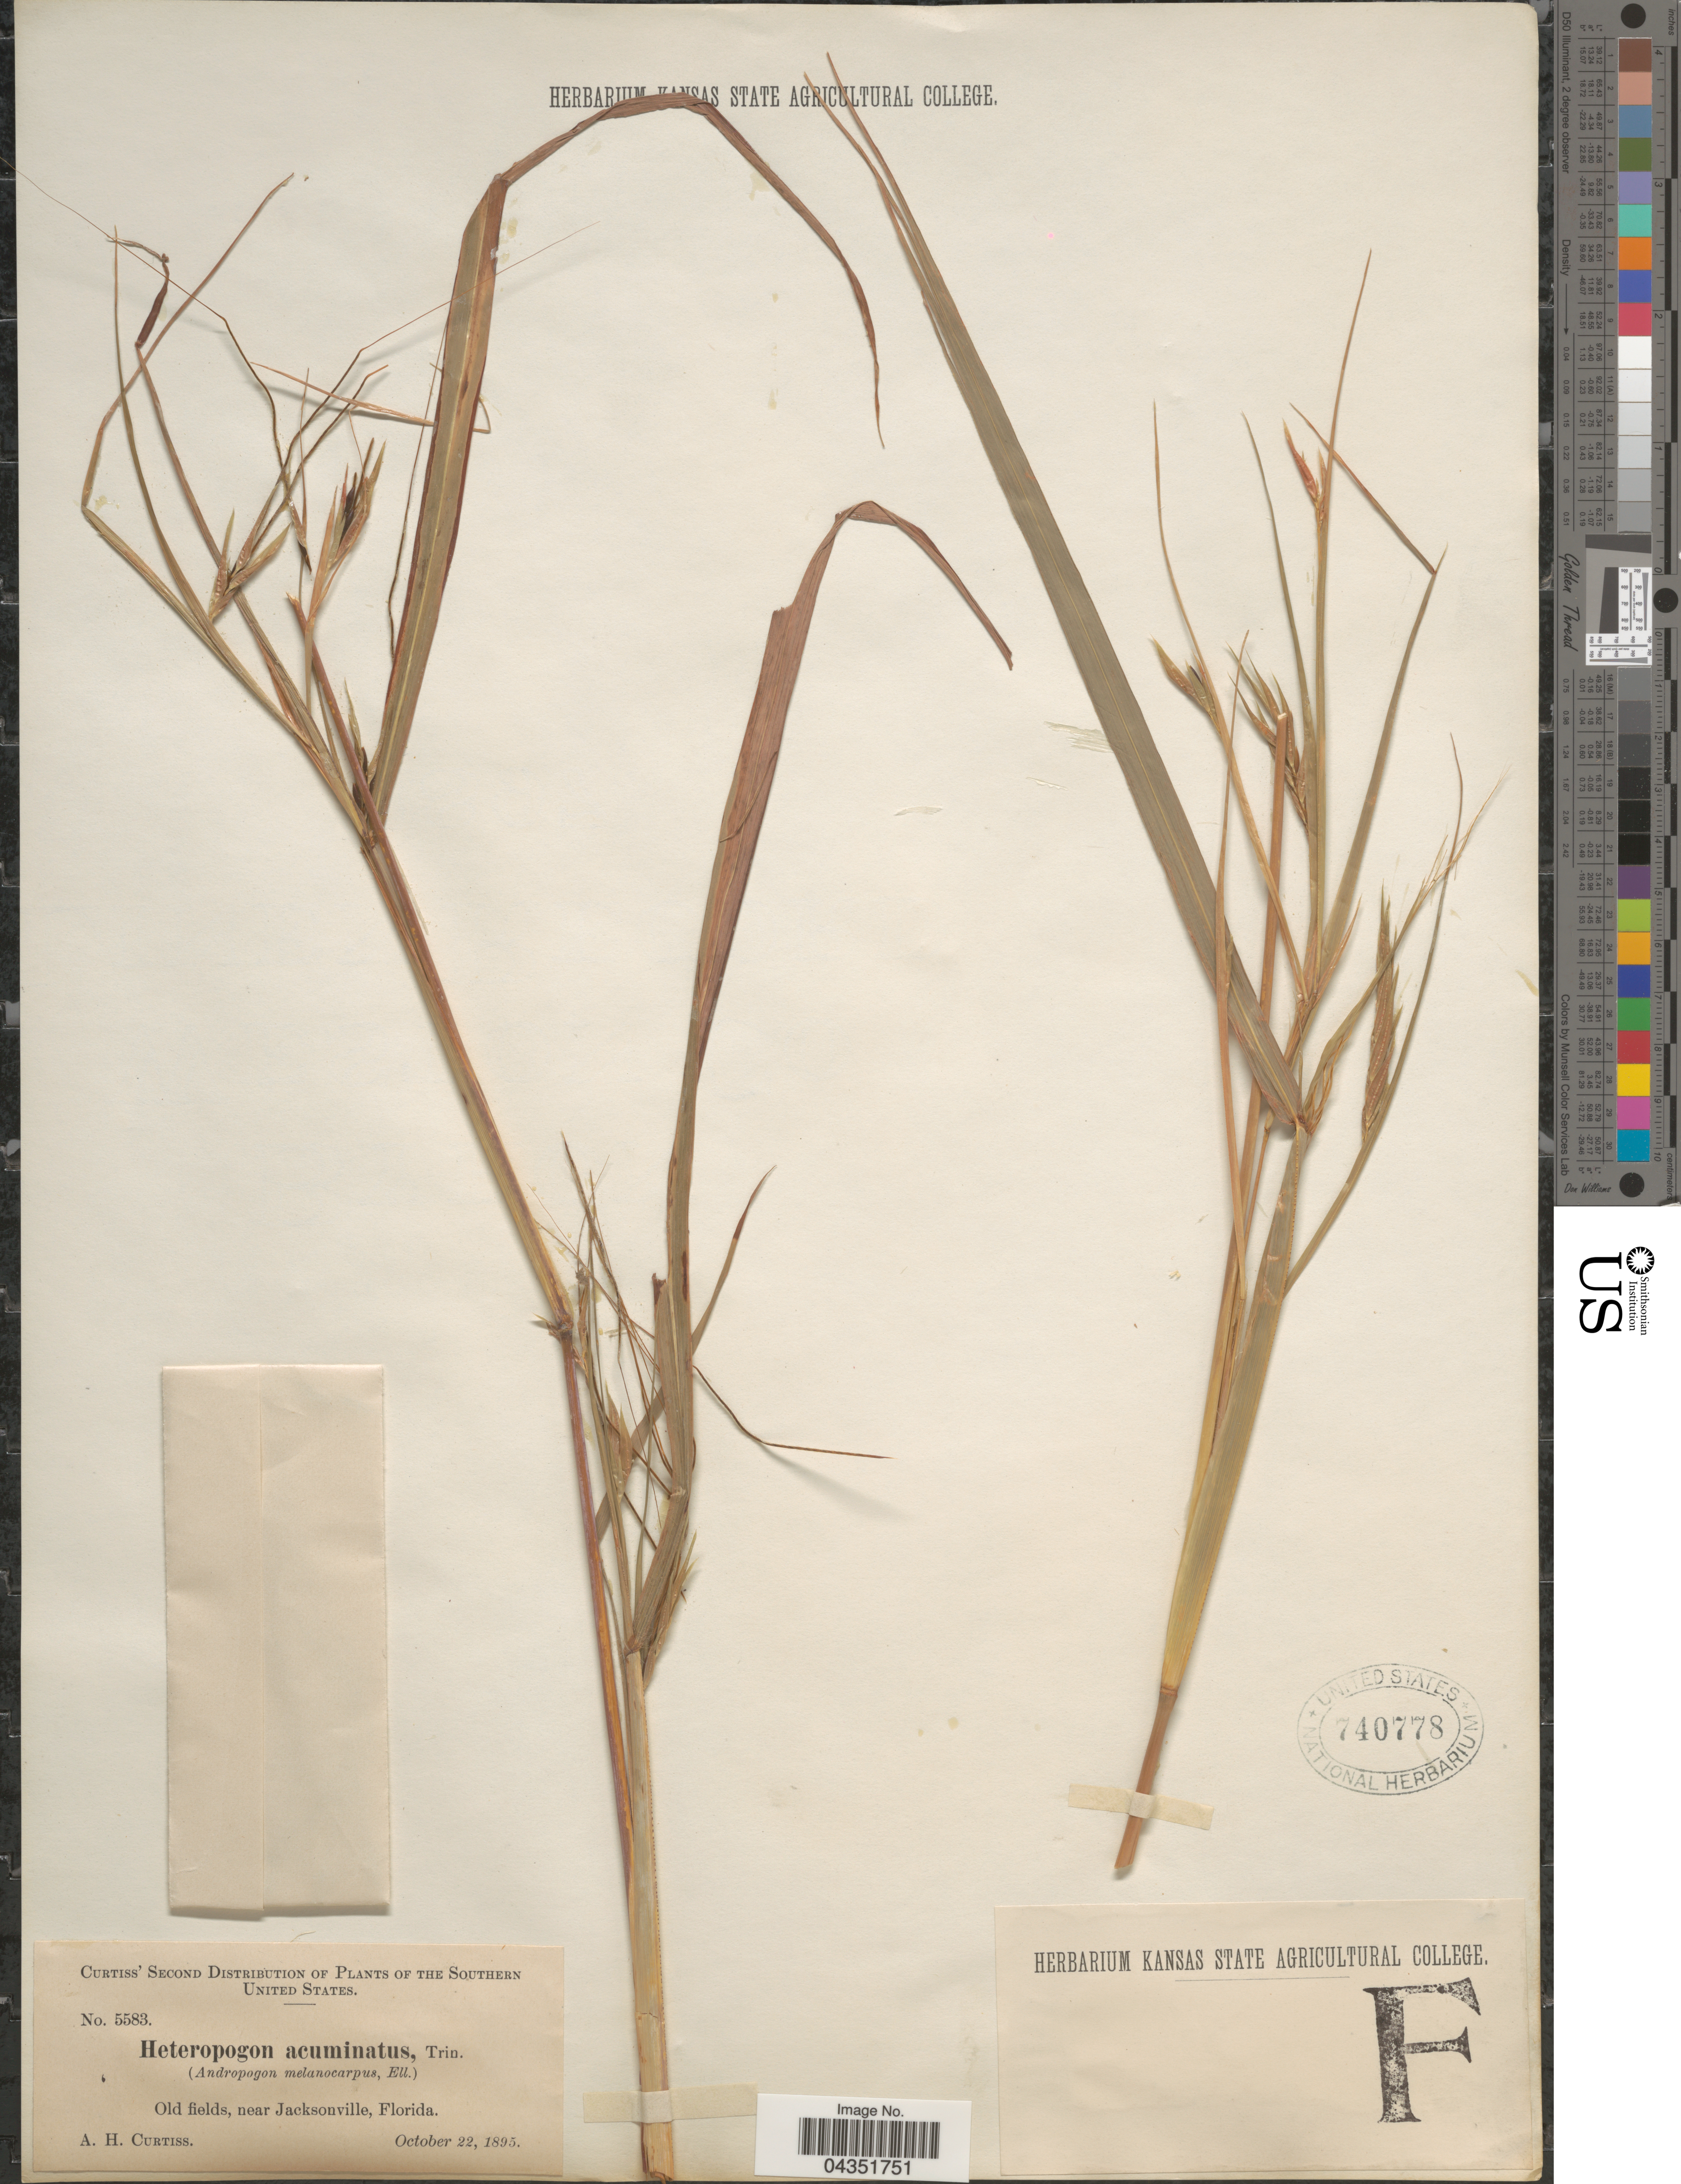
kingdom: Plantae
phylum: Tracheophyta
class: Liliopsida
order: Poales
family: Poaceae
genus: Heteropogon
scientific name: Heteropogon melanocarpus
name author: (Elliott) Benth.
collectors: A. H. Curtiss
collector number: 5583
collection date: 1895-10-22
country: United States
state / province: Florida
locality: Southern United States. Old fields, near Jacksonville.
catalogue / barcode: US 740778